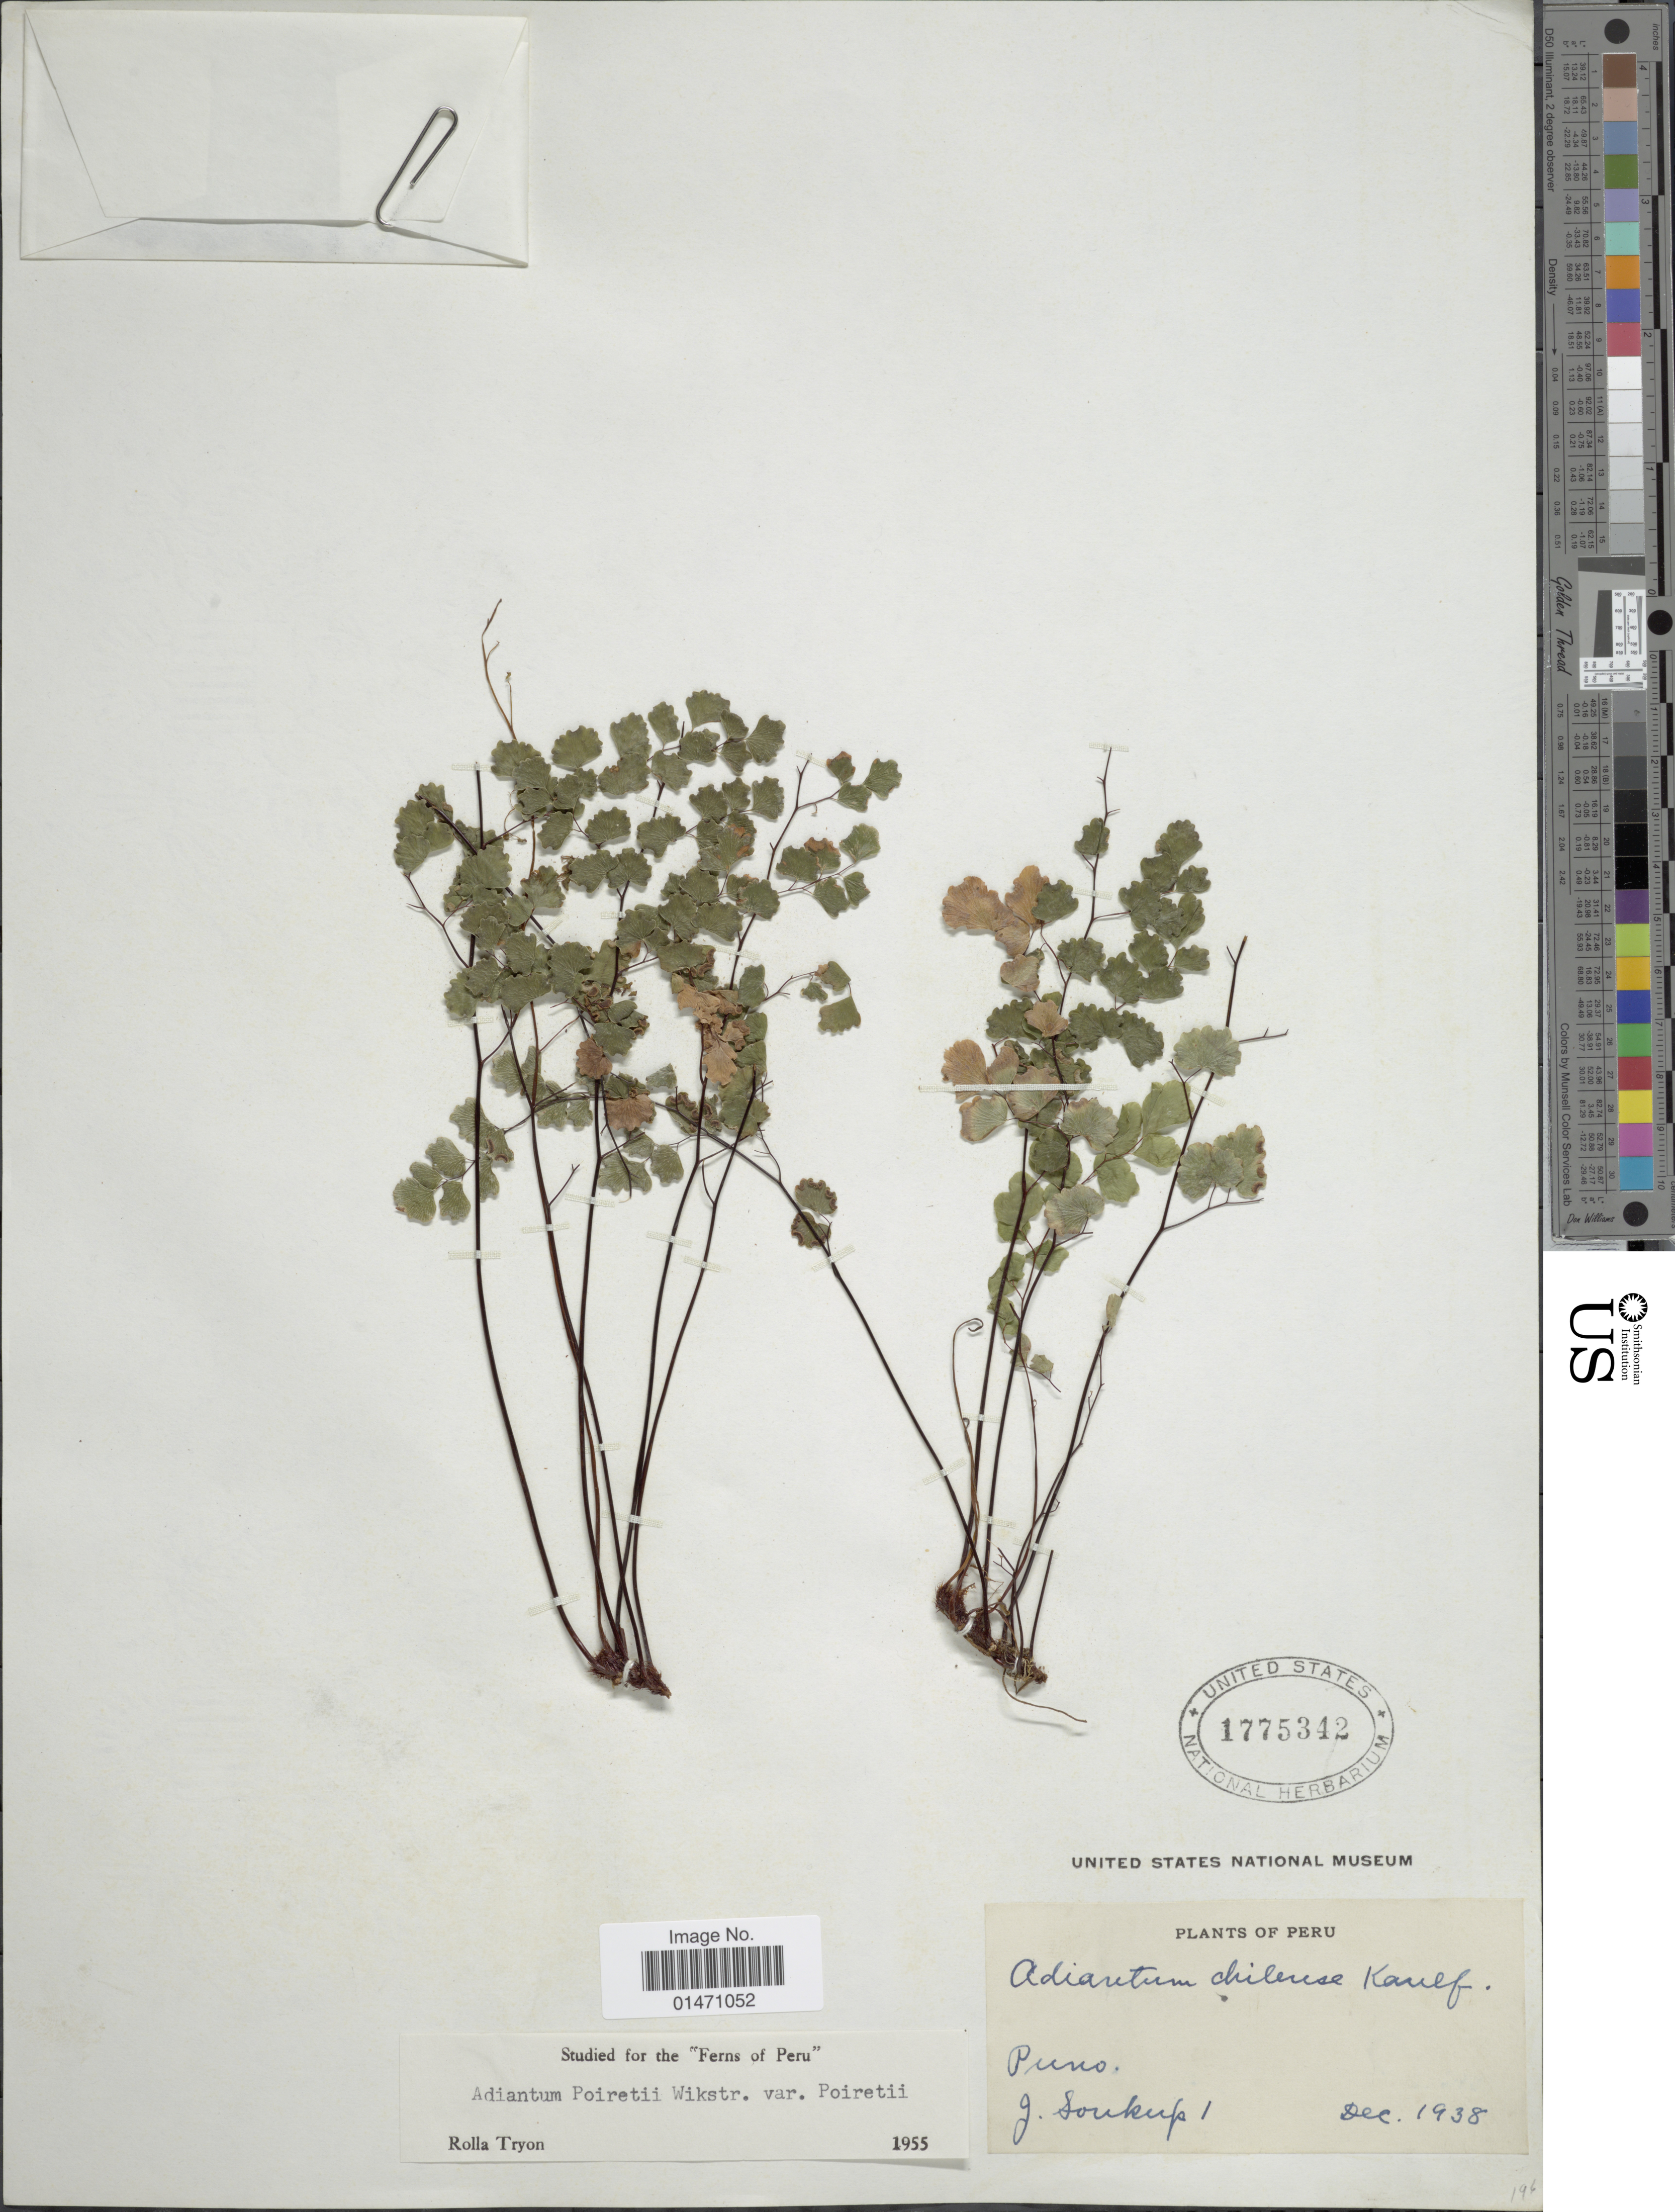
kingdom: Plantae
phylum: Tracheophyta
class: Polypodiopsida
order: Polypodiales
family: Pteridaceae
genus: Adiantum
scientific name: Adiantum poiretii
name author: Wikstr.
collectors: J. Soukup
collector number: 1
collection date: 1938-12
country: Peru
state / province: Puno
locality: Puno, plants of Peru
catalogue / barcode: US 1775342